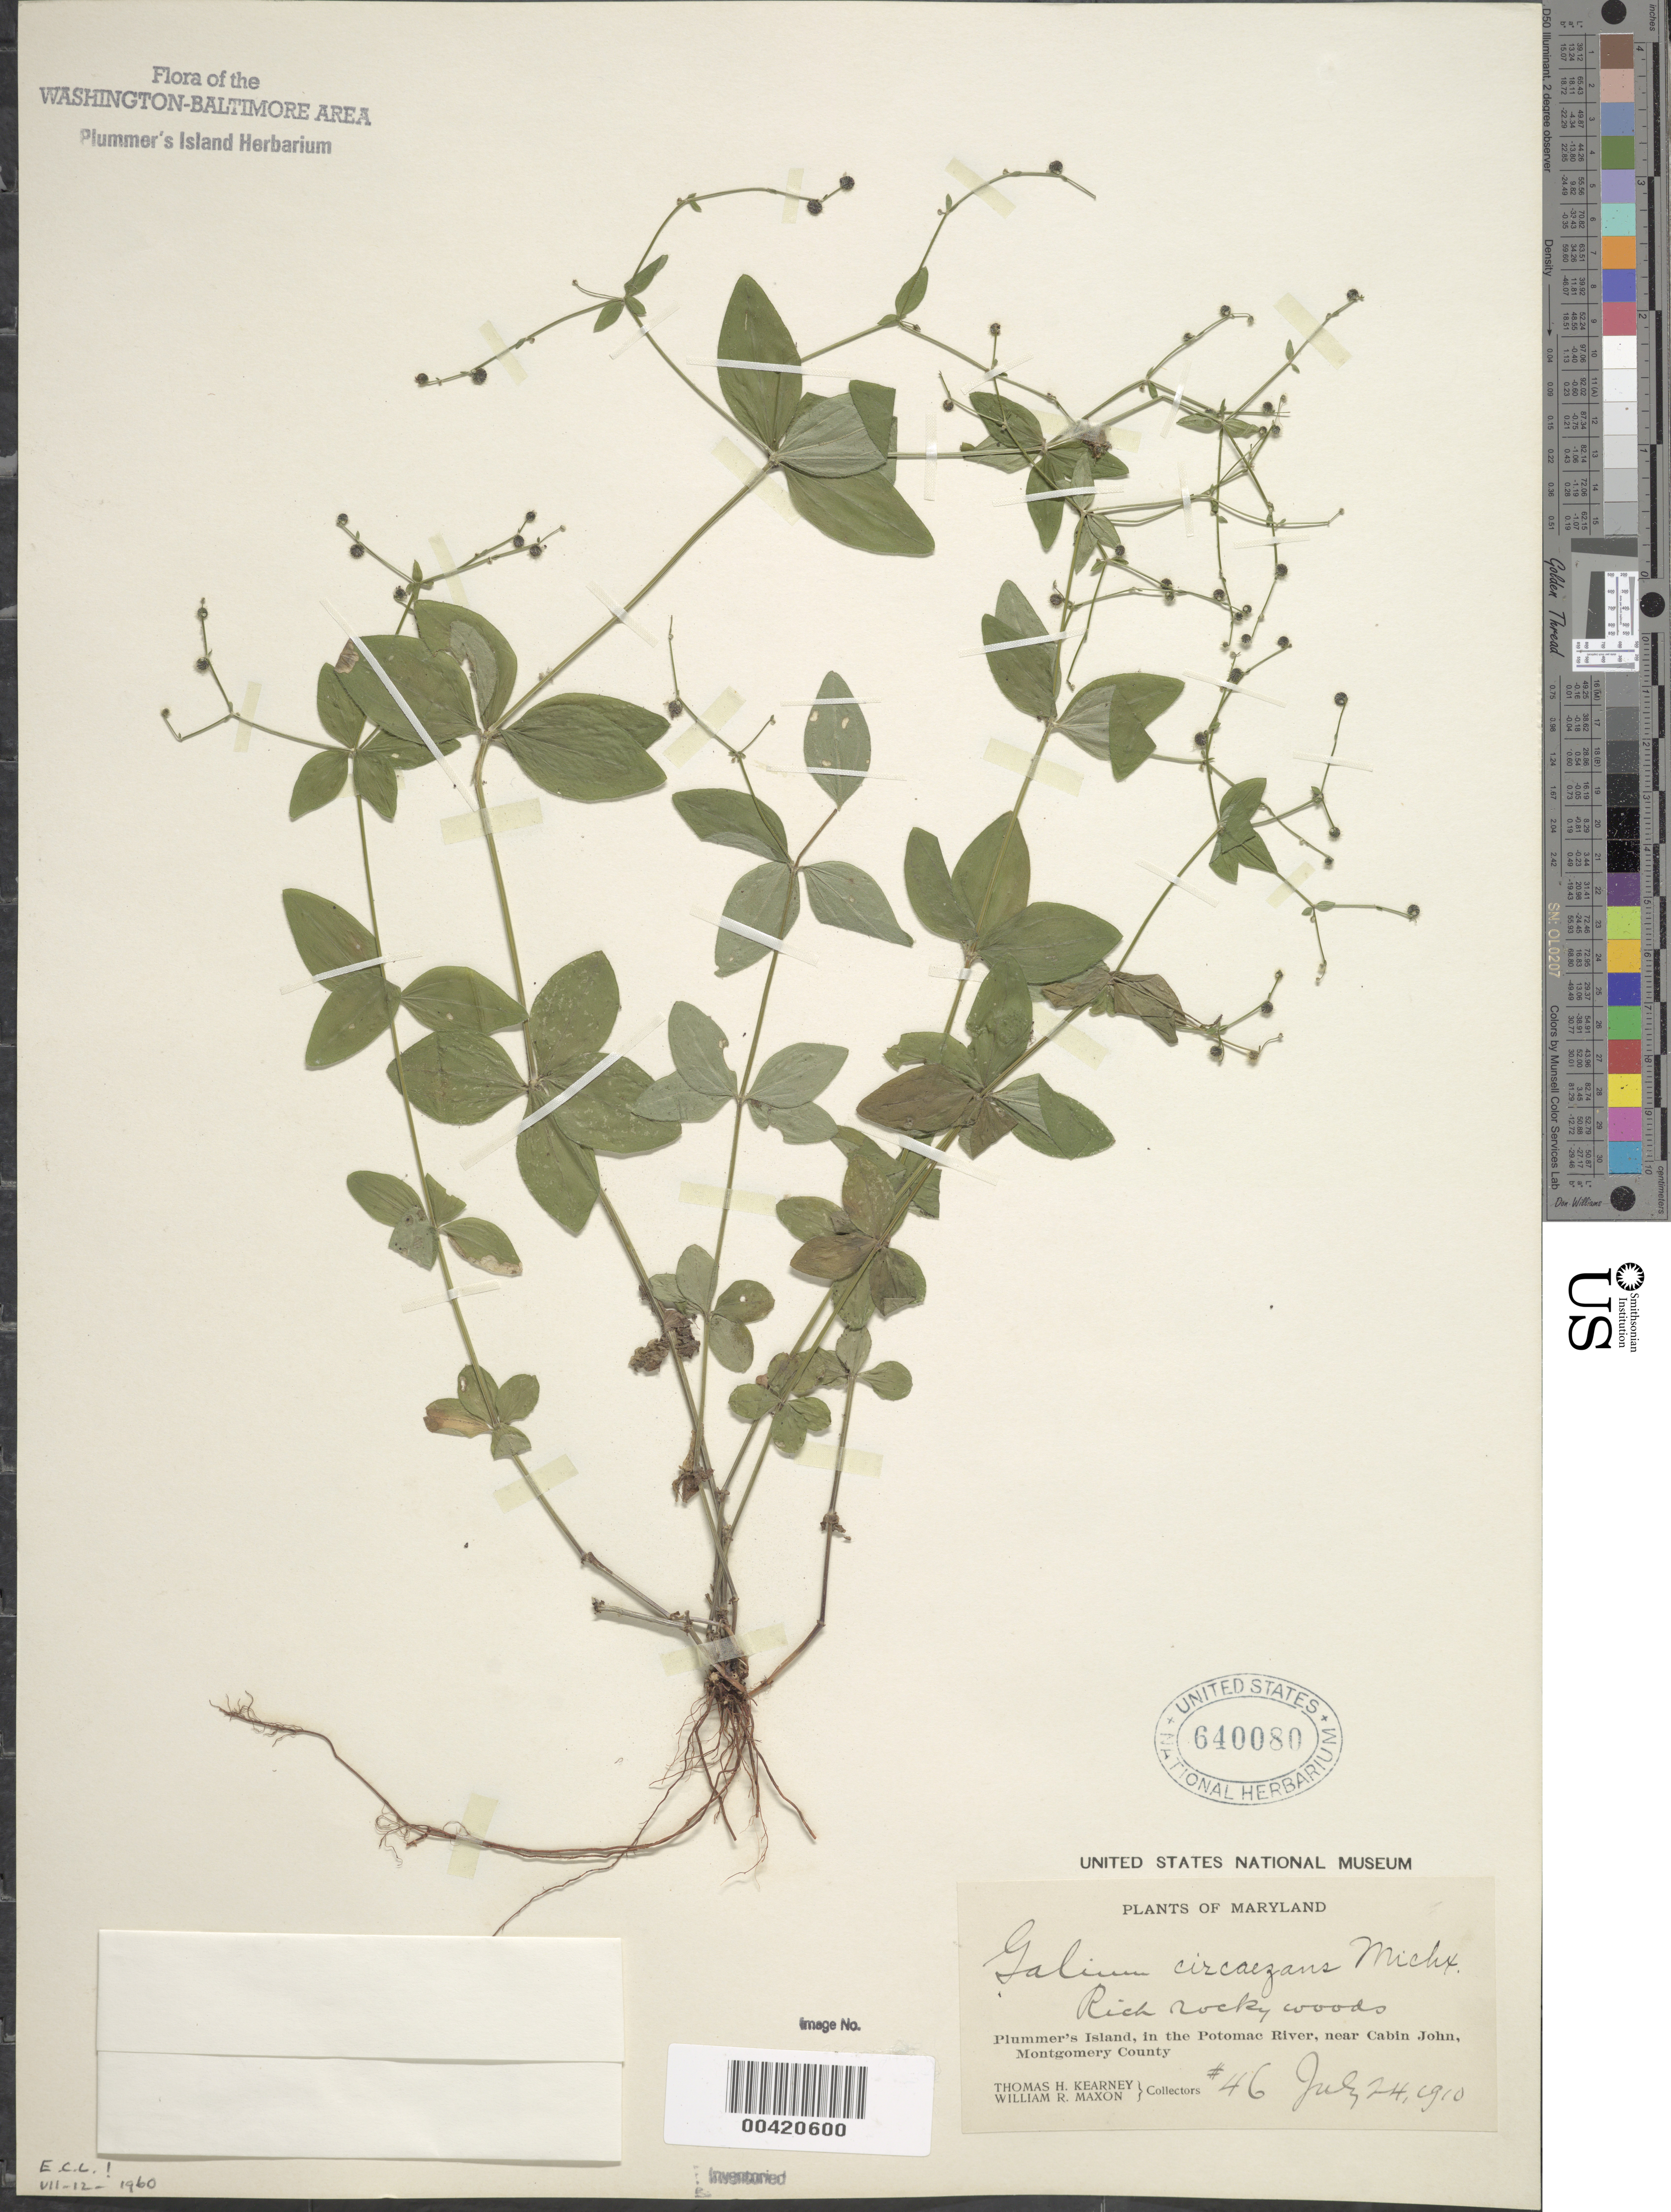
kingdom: Plantae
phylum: Tracheophyta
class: Magnoliopsida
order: Gentianales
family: Rubiaceae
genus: Galium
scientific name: Galium circaezans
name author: Michx.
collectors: T. H. Kearney & W. R. Maxon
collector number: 46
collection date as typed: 24 Jul 1910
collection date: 1910-07-24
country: United States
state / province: Maryland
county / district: Montgomery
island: Plummers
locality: Plummer's Island C. & O. Canal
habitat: Richrocky woods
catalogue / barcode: US 640080